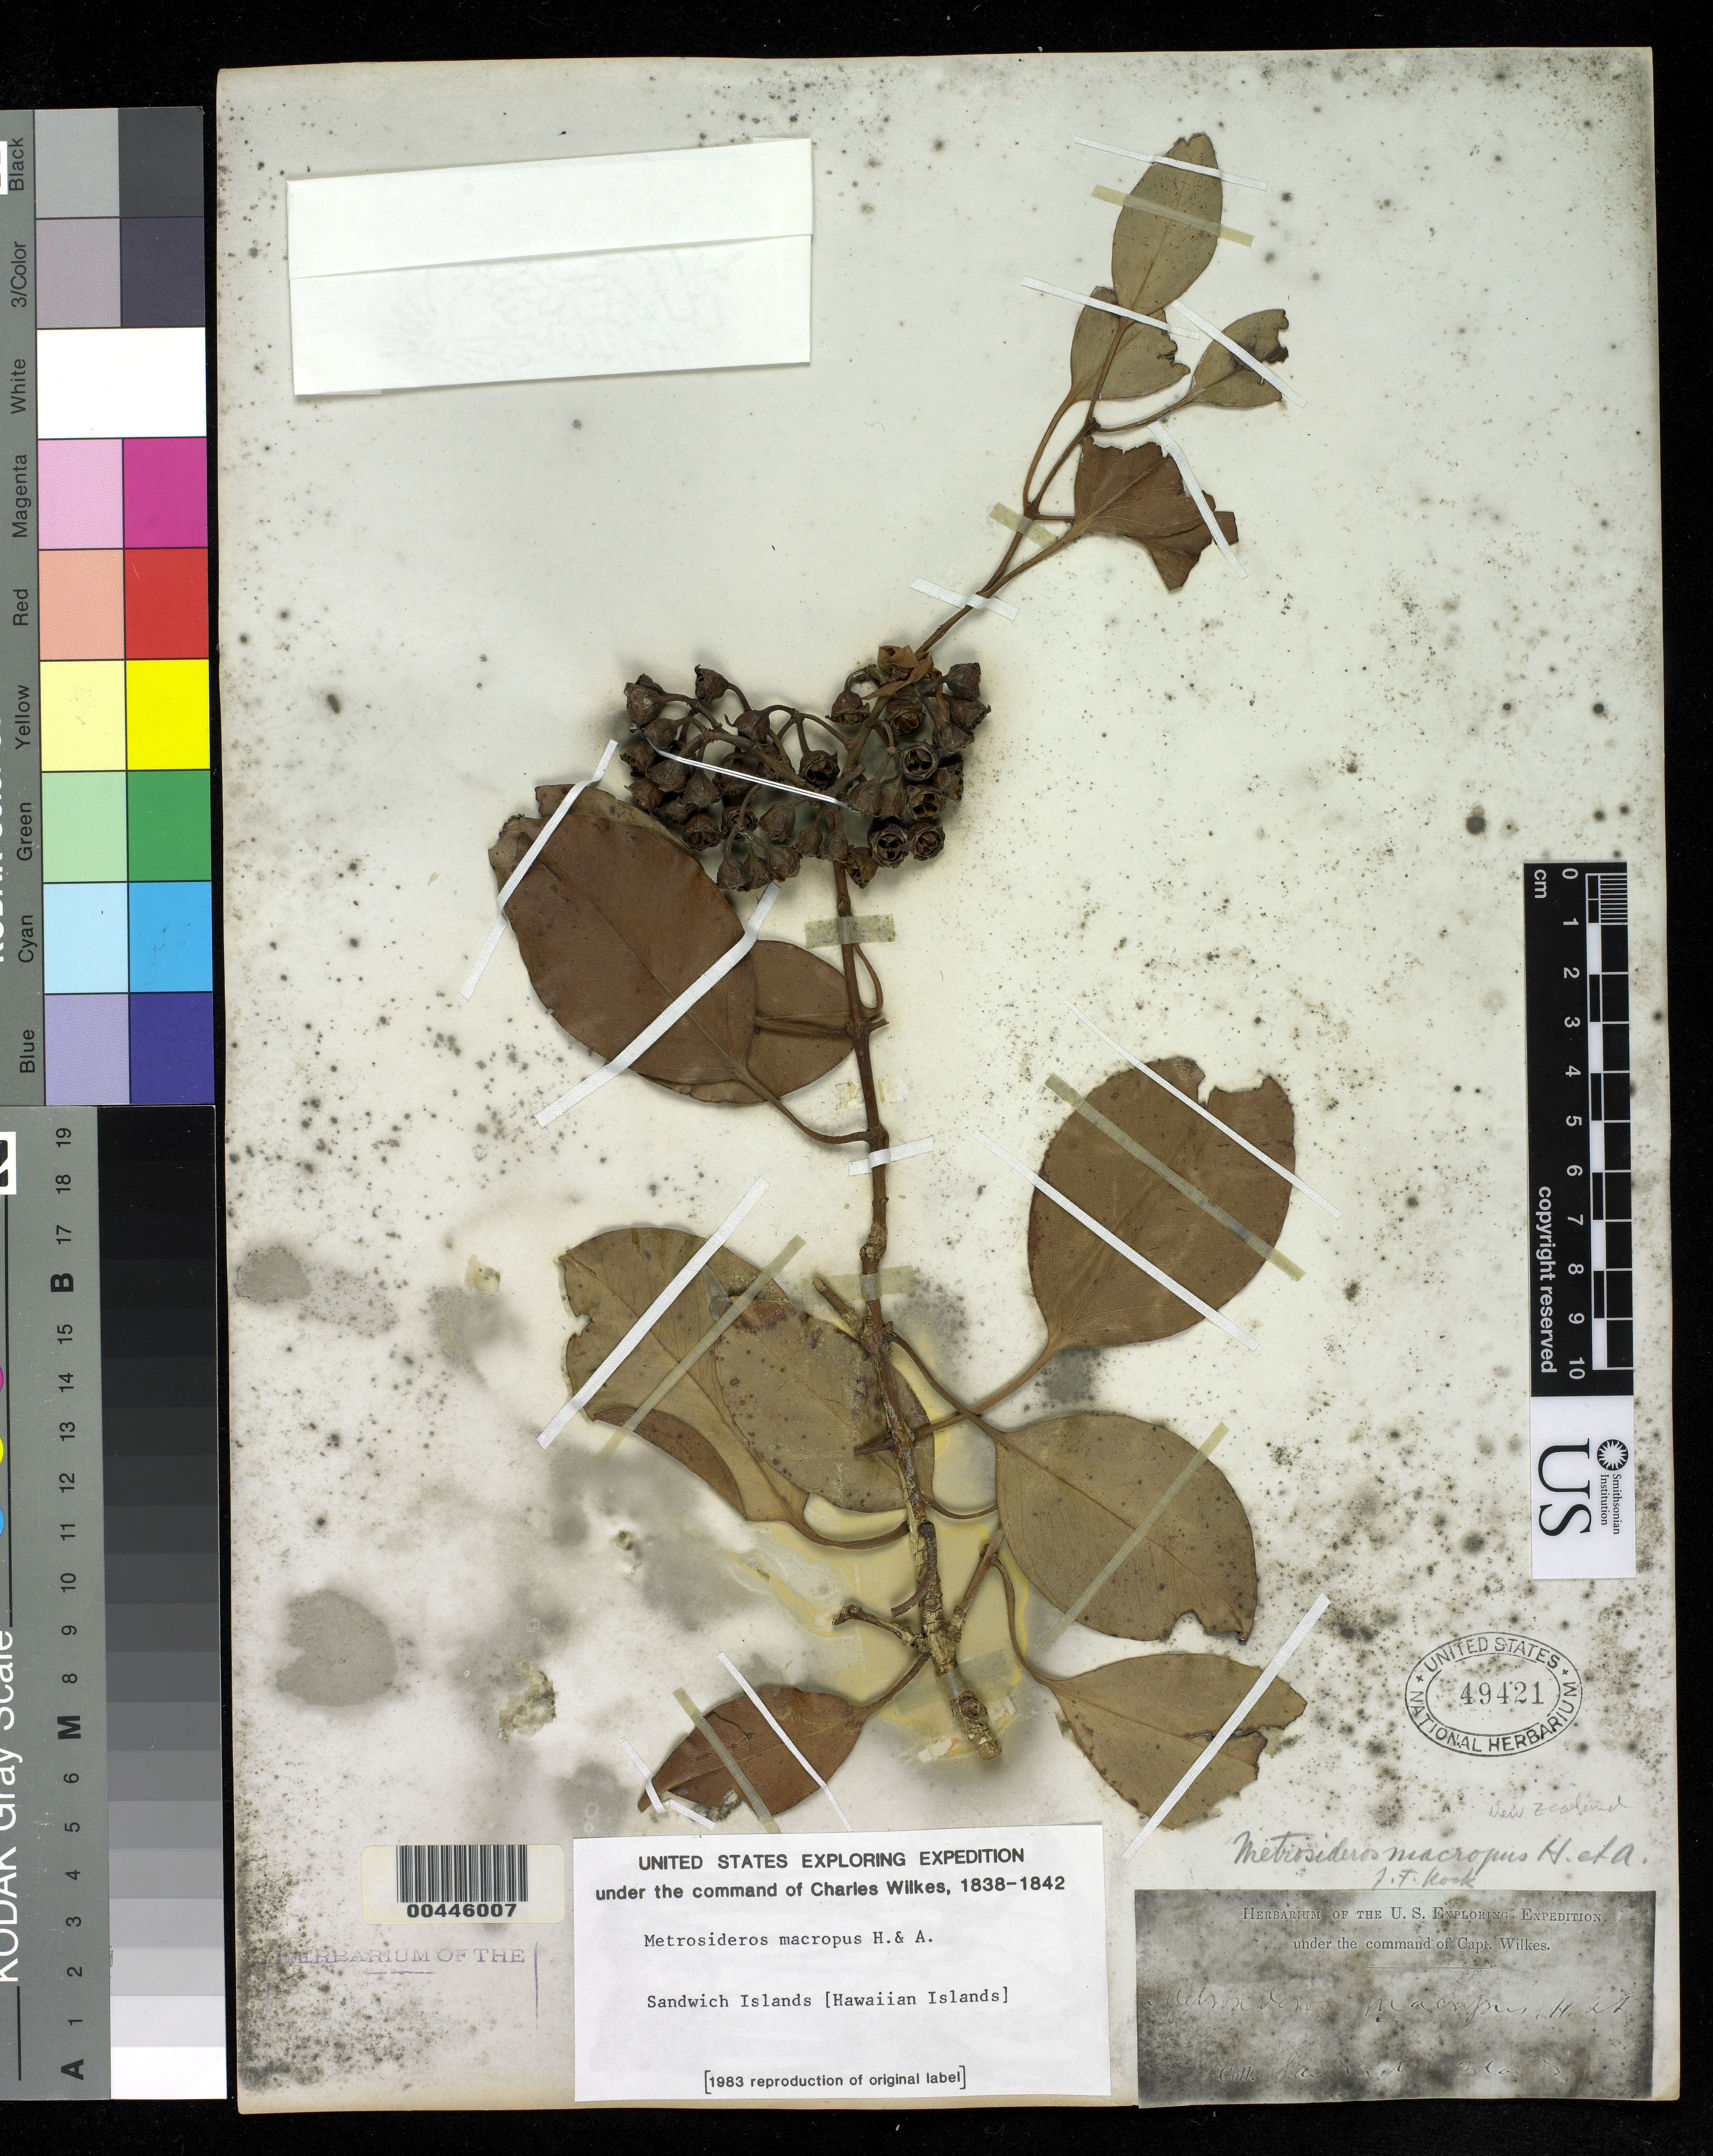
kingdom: Plantae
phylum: Tracheophyta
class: Magnoliopsida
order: Myrtales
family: Myrtaceae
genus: Metrosideros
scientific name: Metrosideros macropus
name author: Hook. & Arn.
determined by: Rock, Joseph F.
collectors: Wilkes Explor. Exped.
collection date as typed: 1838 to -- --- 1842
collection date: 1838/1842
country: United States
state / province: Hawaii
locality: Sandwich Islands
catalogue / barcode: US 49421